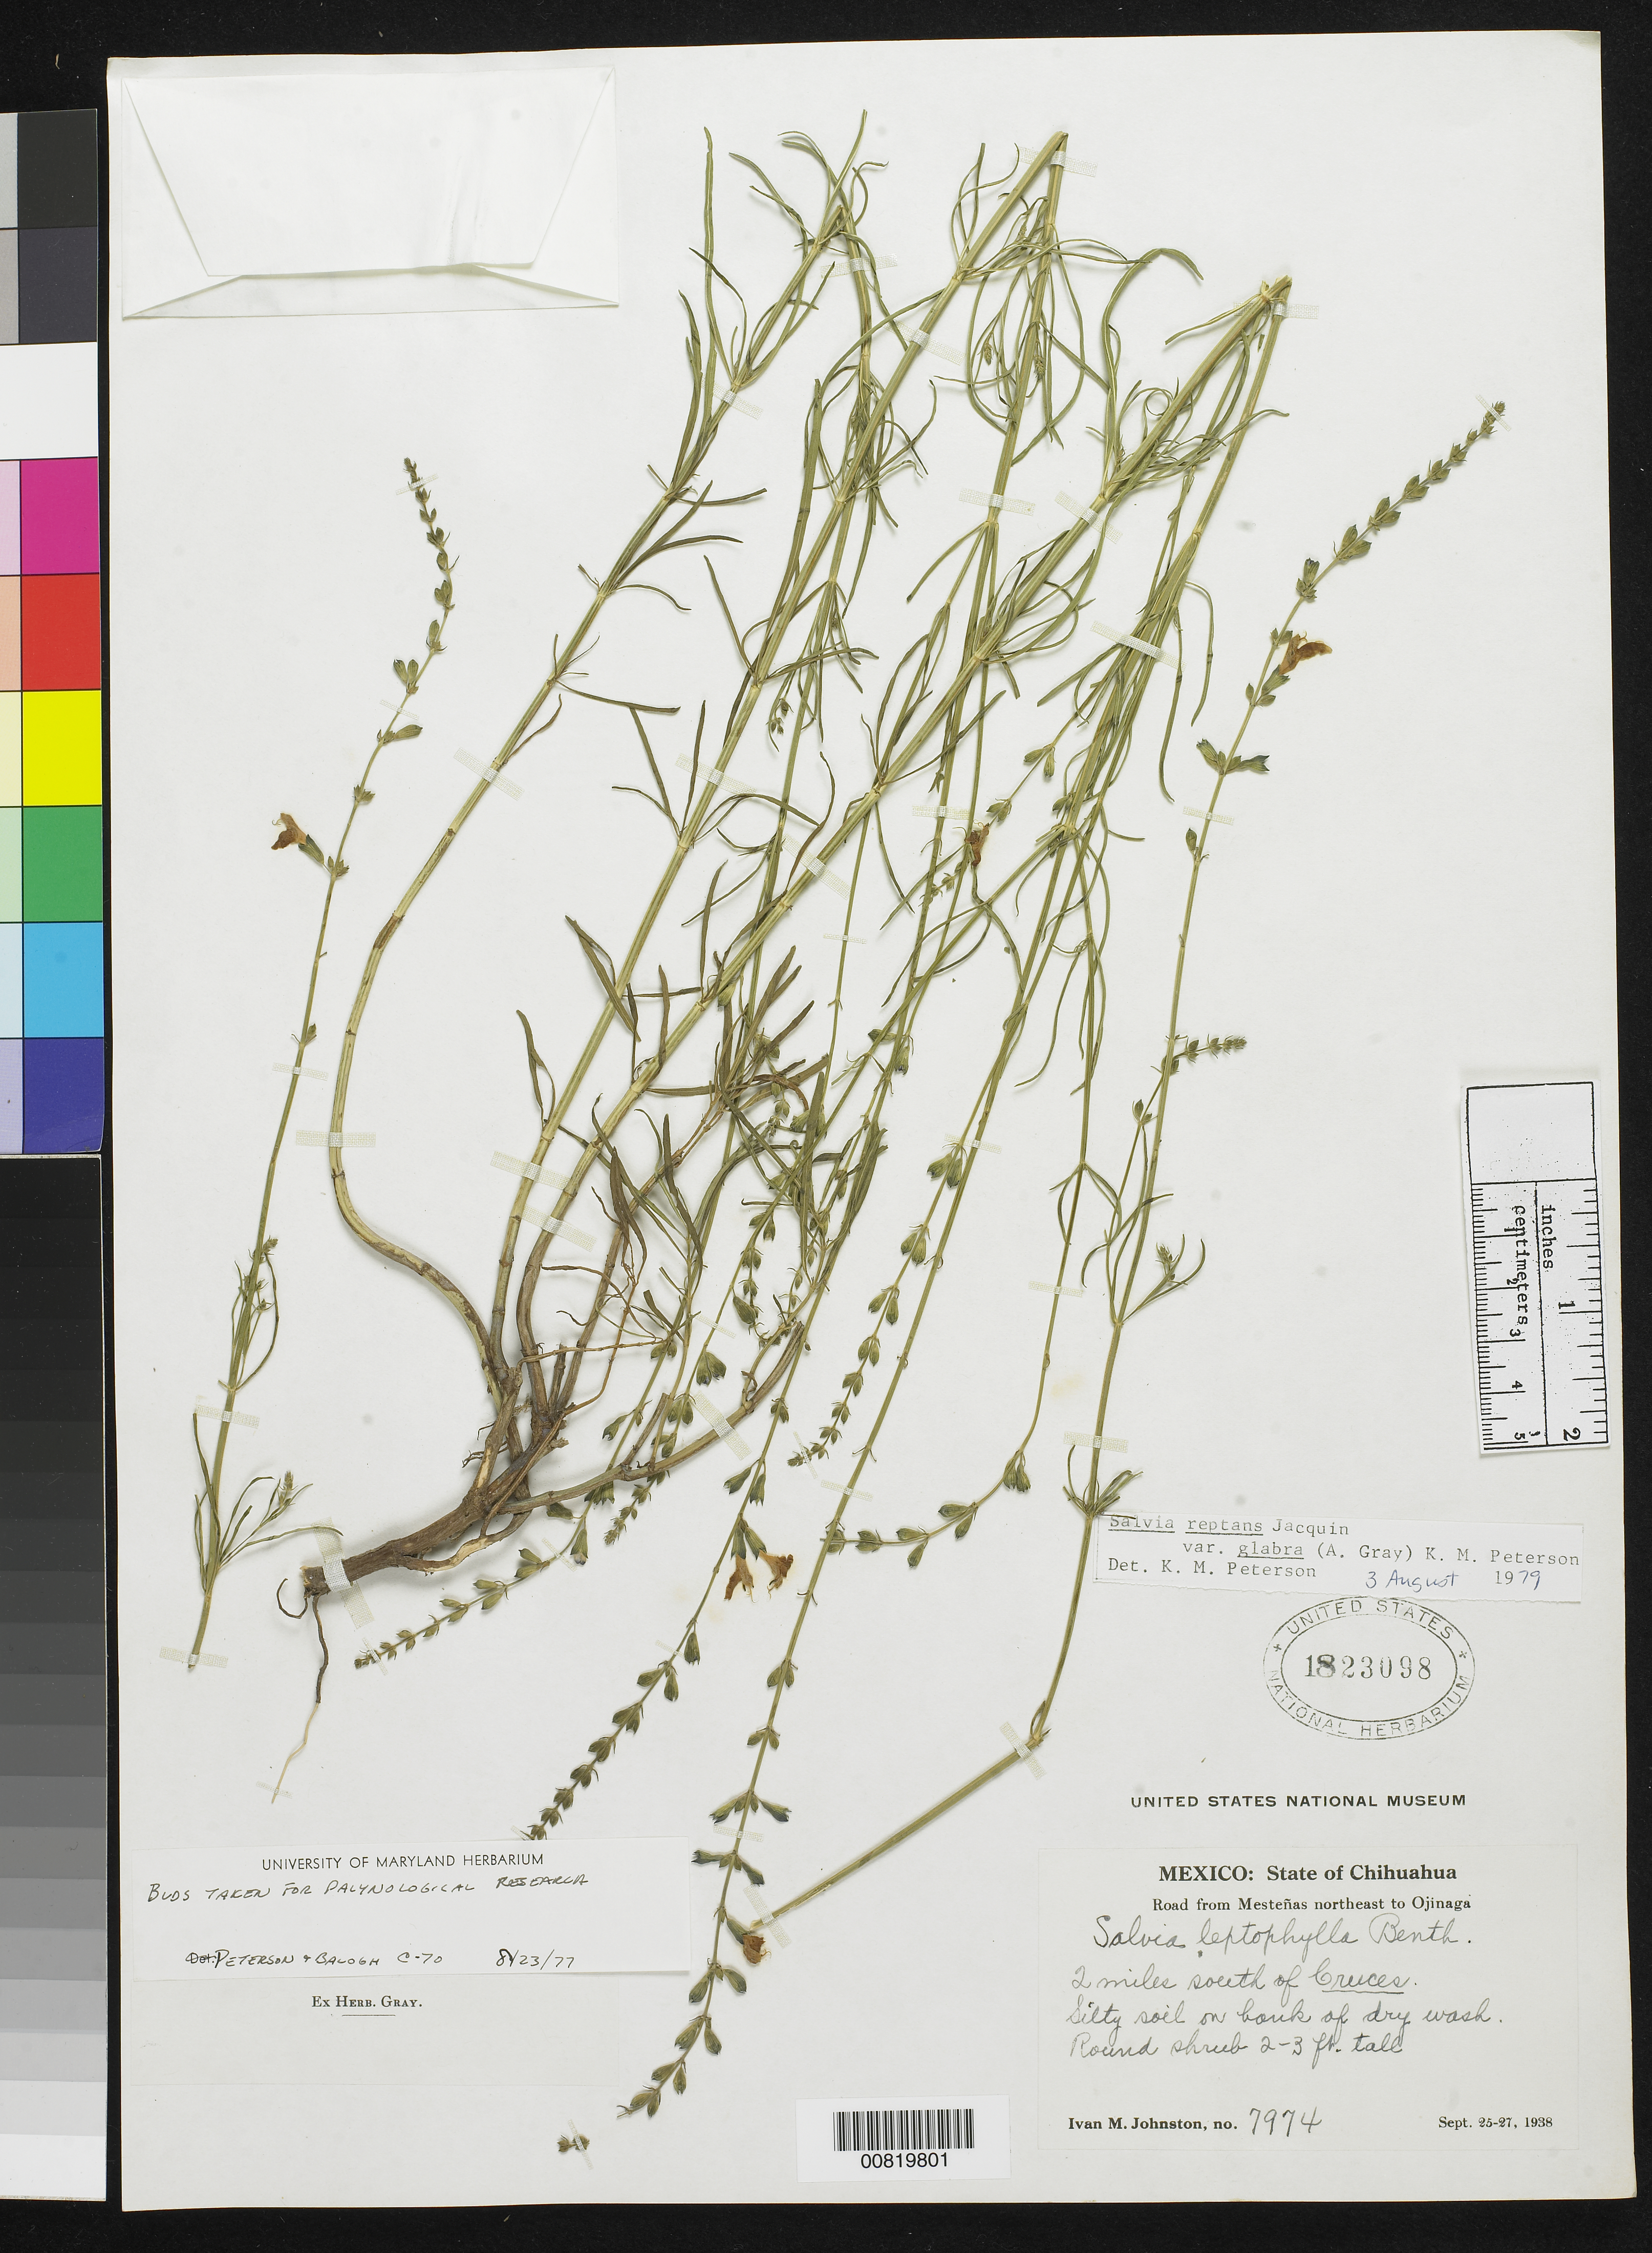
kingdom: Plantae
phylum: Tracheophyta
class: Magnoliopsida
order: Lamiales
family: Lamiaceae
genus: Salvia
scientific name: Salvia reptans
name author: Jacq.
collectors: I.M. Johnston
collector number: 7974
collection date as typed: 25 Sep 1938 to 27 Sep 1938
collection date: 1938-09-25/1938-09-27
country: Mexico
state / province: Chihuahua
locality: Road from Mesteñas northeast to Ojinaga, 2 mi. south of Cruces, Chihuahua.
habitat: Silty soil on bank of dry wash.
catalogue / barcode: US 1823098